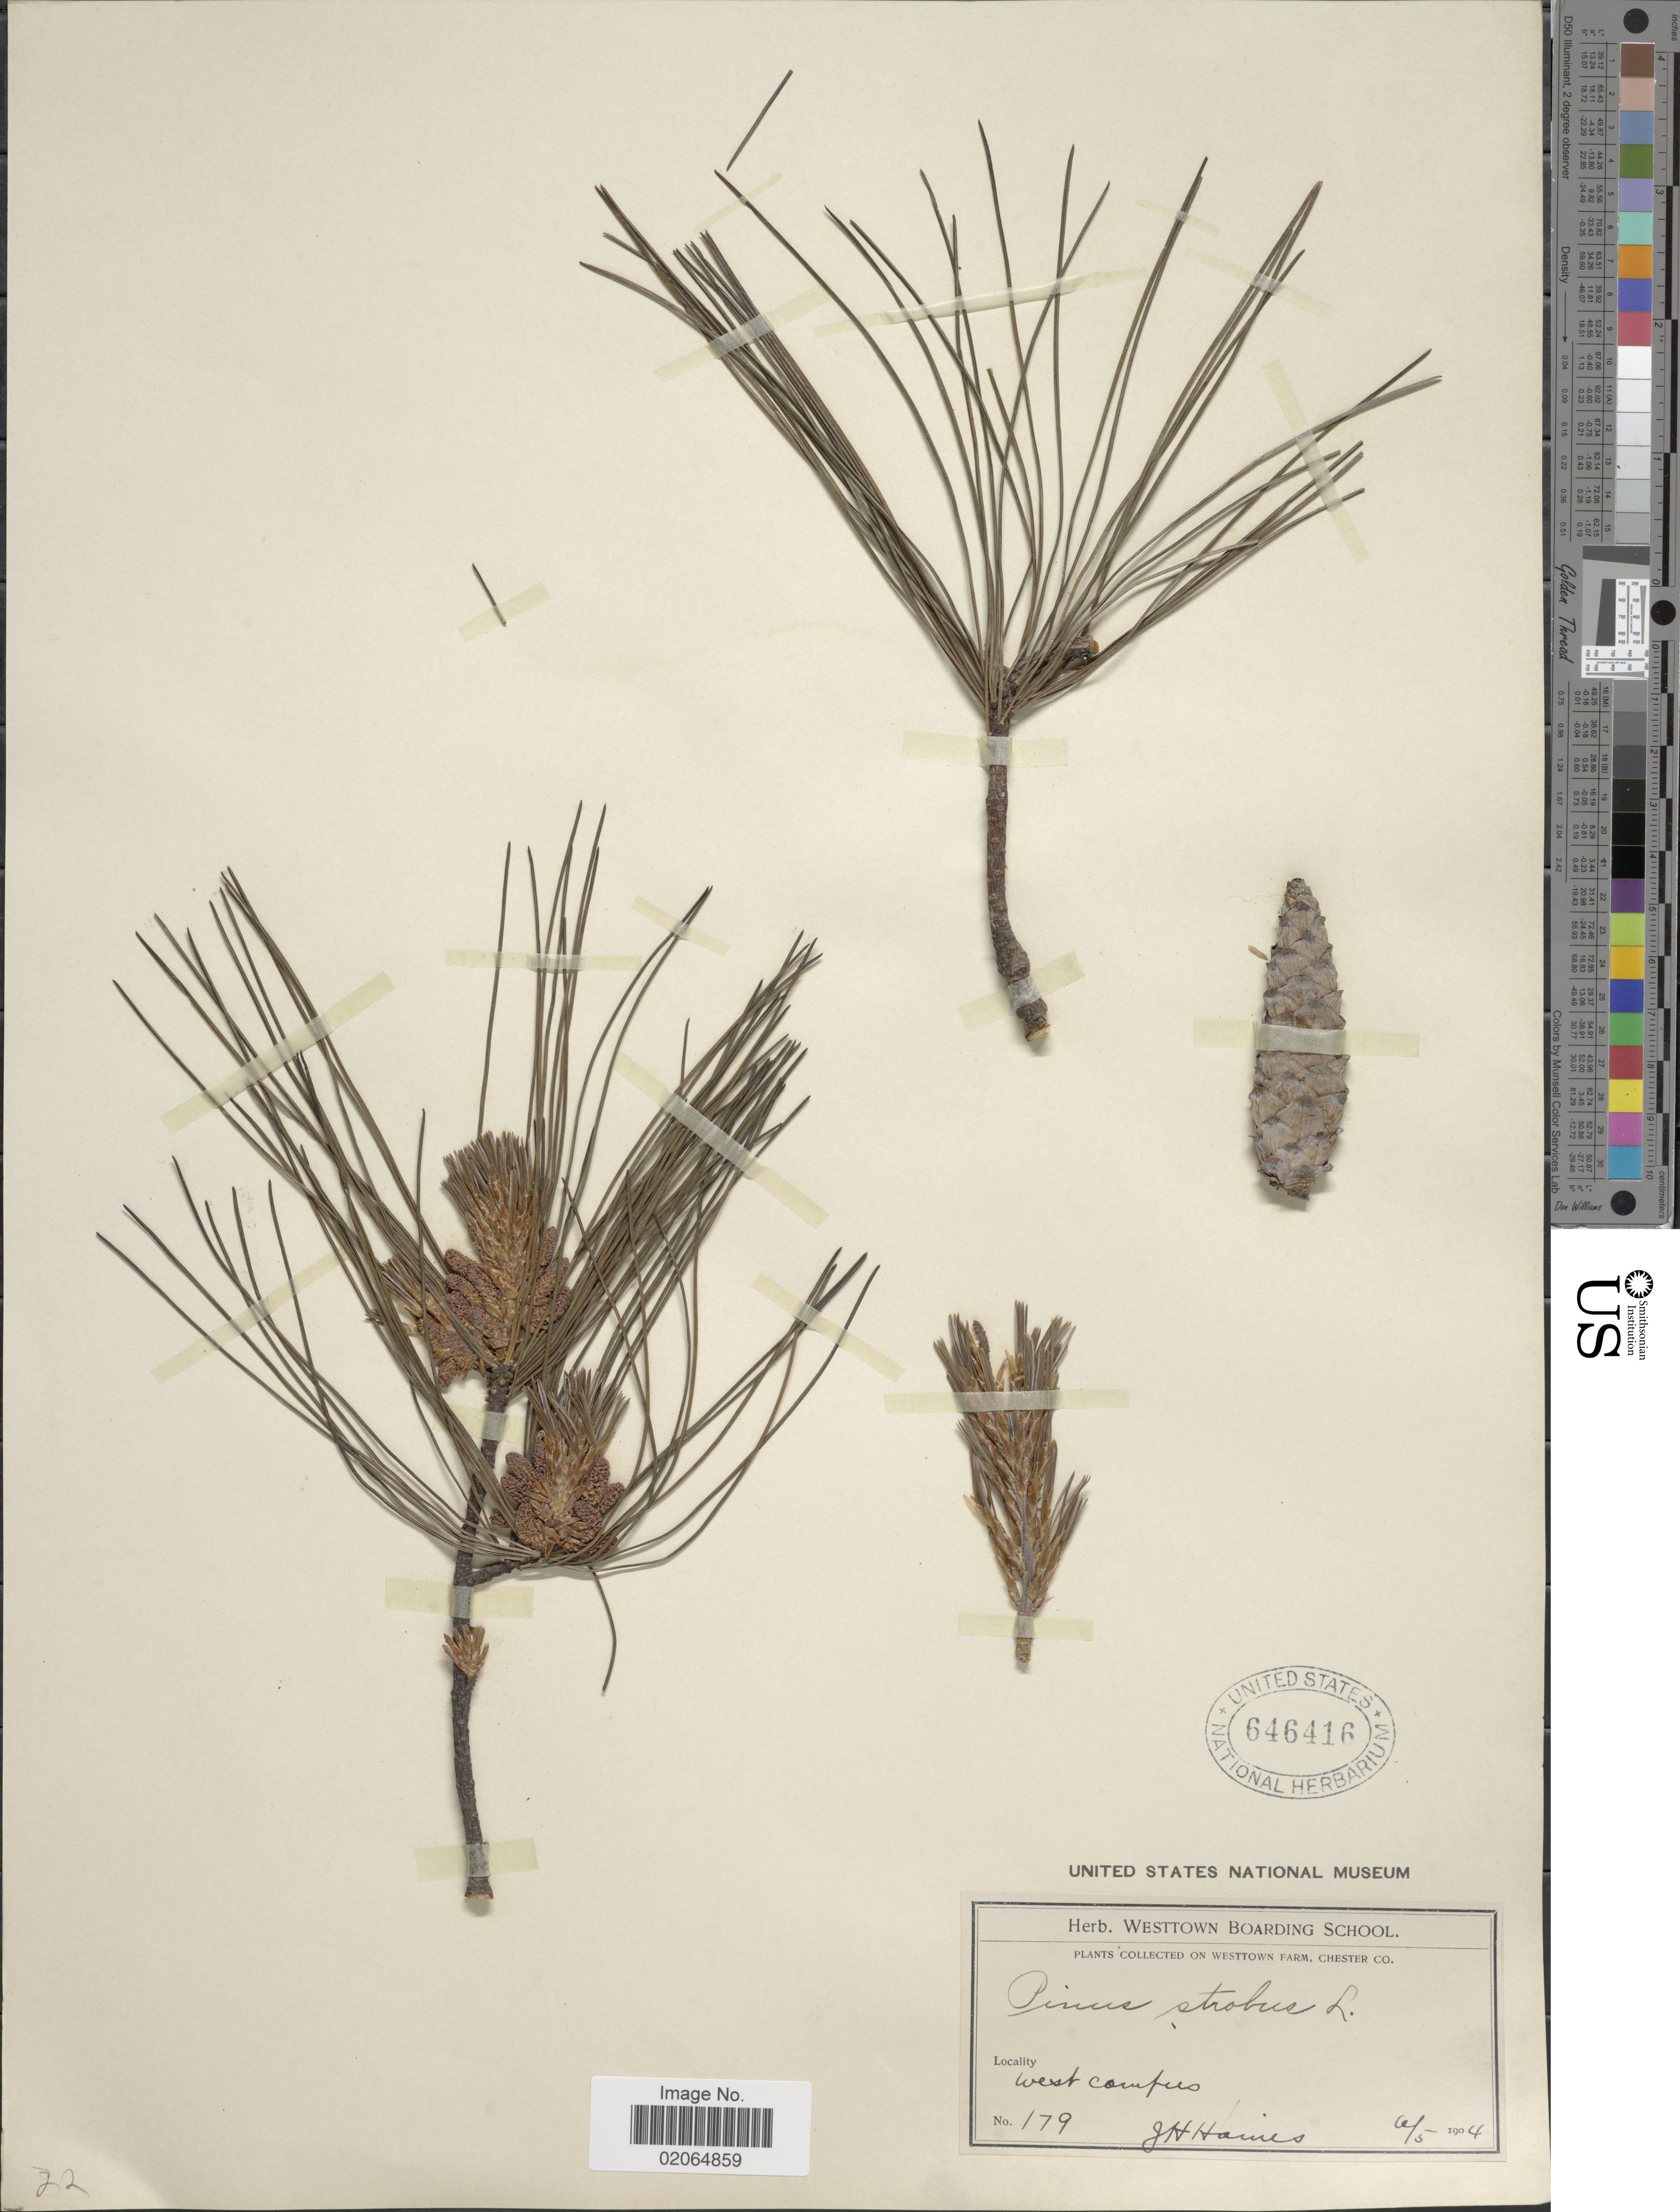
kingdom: Plantae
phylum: Tracheophyta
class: Pinopsida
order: Pinales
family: Pinaceae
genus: Pinus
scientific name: Pinus strobus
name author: L.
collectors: J. Haines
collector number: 179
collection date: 1904-05-04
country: United States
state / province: Pennsylvania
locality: Westtown Farm, Chester Co., West Campus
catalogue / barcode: US 646416